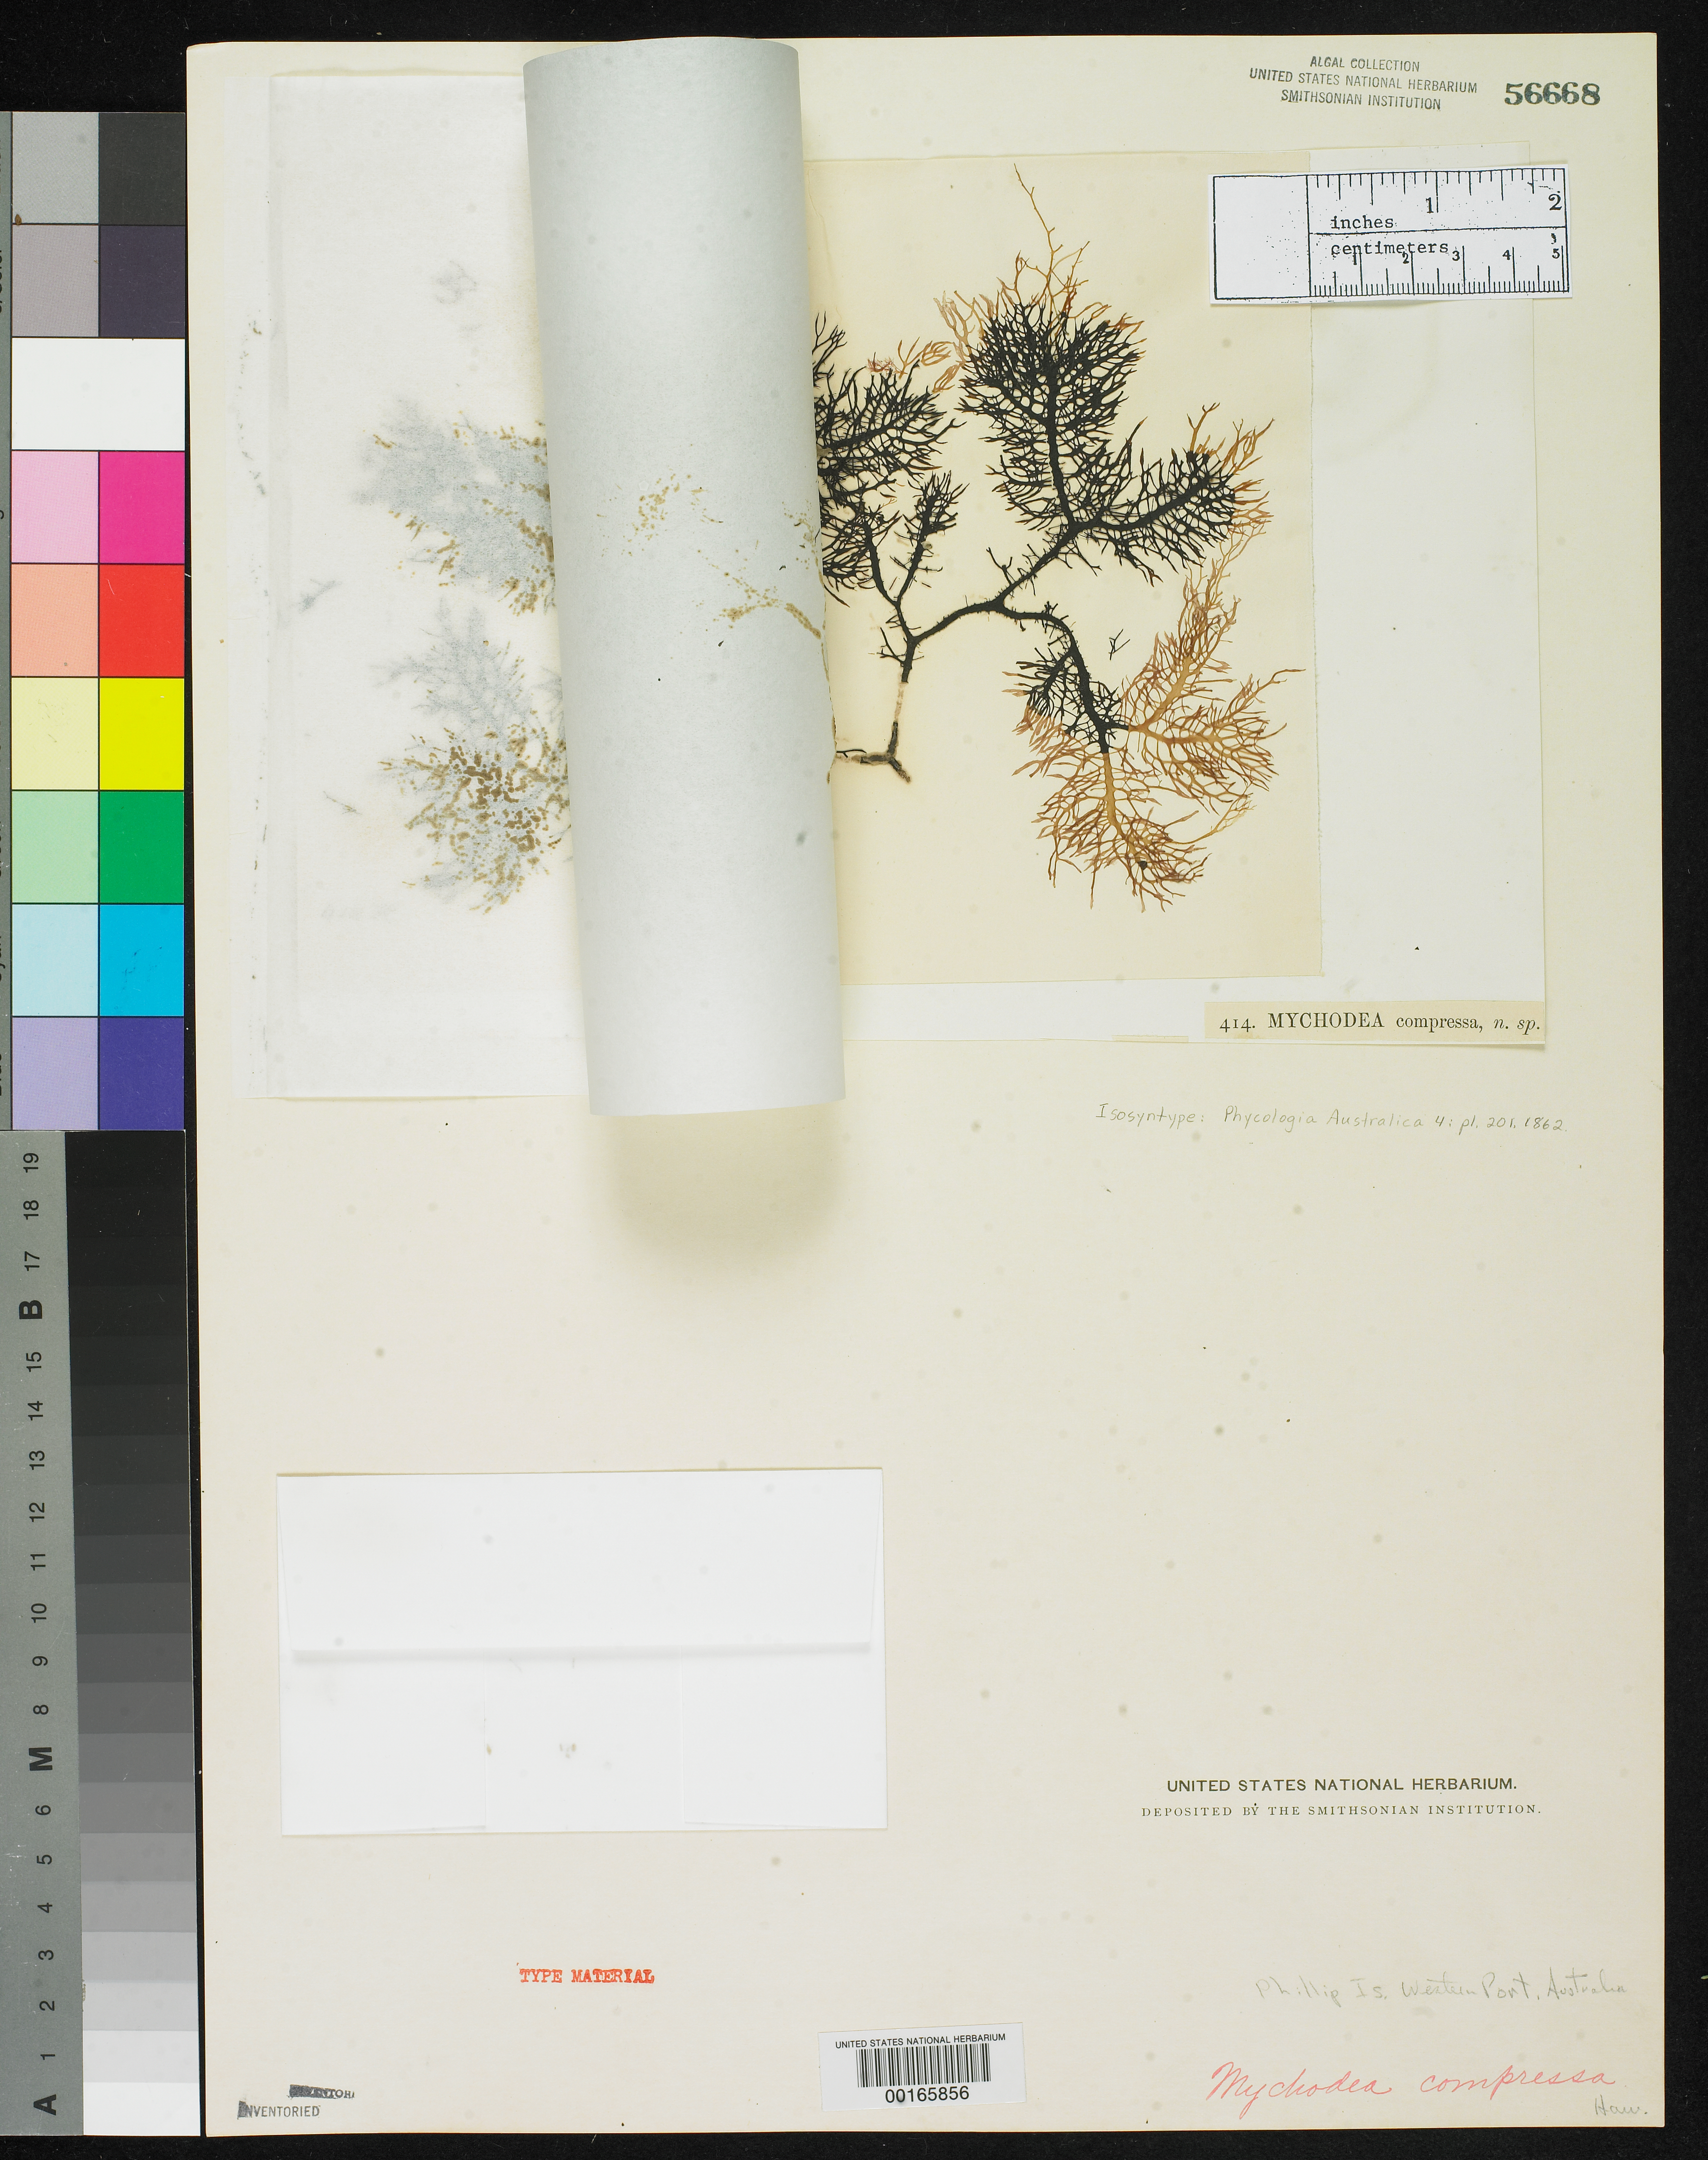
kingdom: Plantae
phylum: Rhodophyta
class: Florideophyceae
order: Gigartinales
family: Mychodeaceae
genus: Mychodea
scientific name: Mychodea compressa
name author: Harv.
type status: Isotype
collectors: W. Harvey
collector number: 414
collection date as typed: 1854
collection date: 1854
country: Australia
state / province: Victoria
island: Phillip Island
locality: Western Port.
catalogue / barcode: US 56668